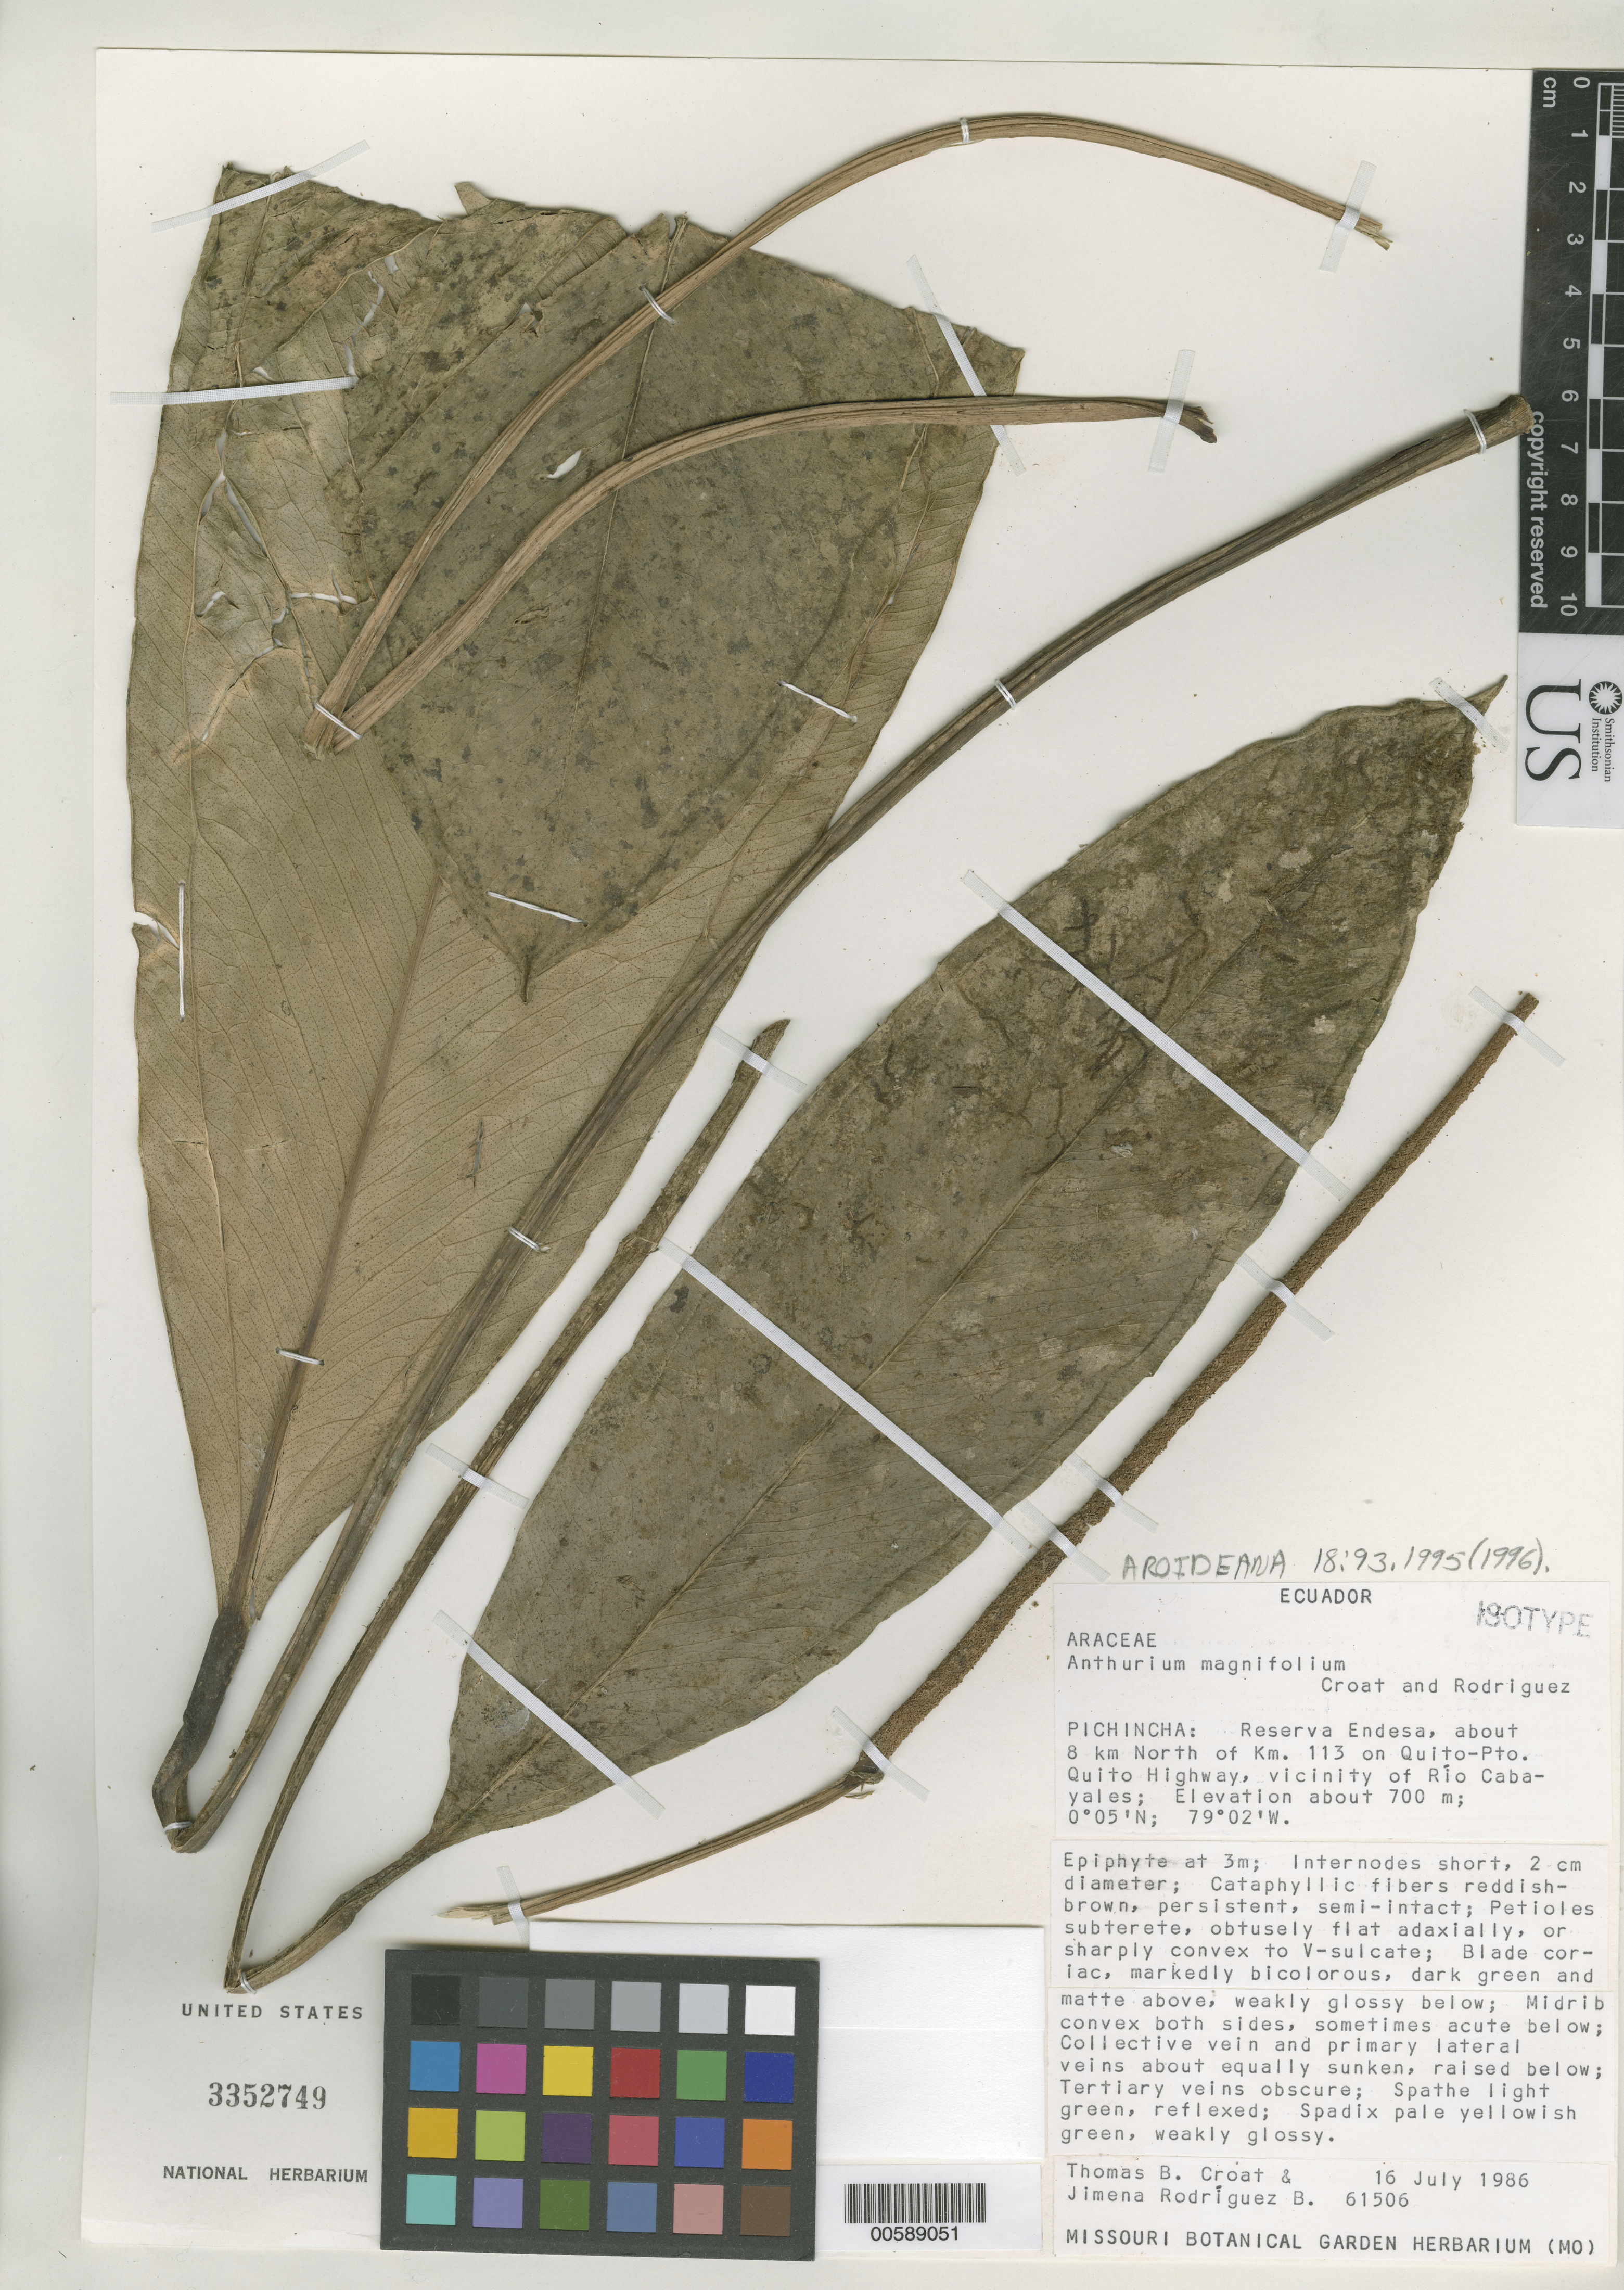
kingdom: Plantae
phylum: Tracheophyta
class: Liliopsida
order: Alismatales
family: Araceae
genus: Anthurium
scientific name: Anthurium magnifolium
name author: Croat & J. Rodr.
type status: Isotype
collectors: T. B. Croat & J. Rodriguez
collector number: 61506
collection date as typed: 16 Jul 1986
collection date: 1986-07-16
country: Ecuador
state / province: Pichincha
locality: Reserva Endesa, ca. 8 km N of km. 113 on Quito-Pto. Quito highway, vicinity of Rio CaBayales.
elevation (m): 700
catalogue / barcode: US 3352749